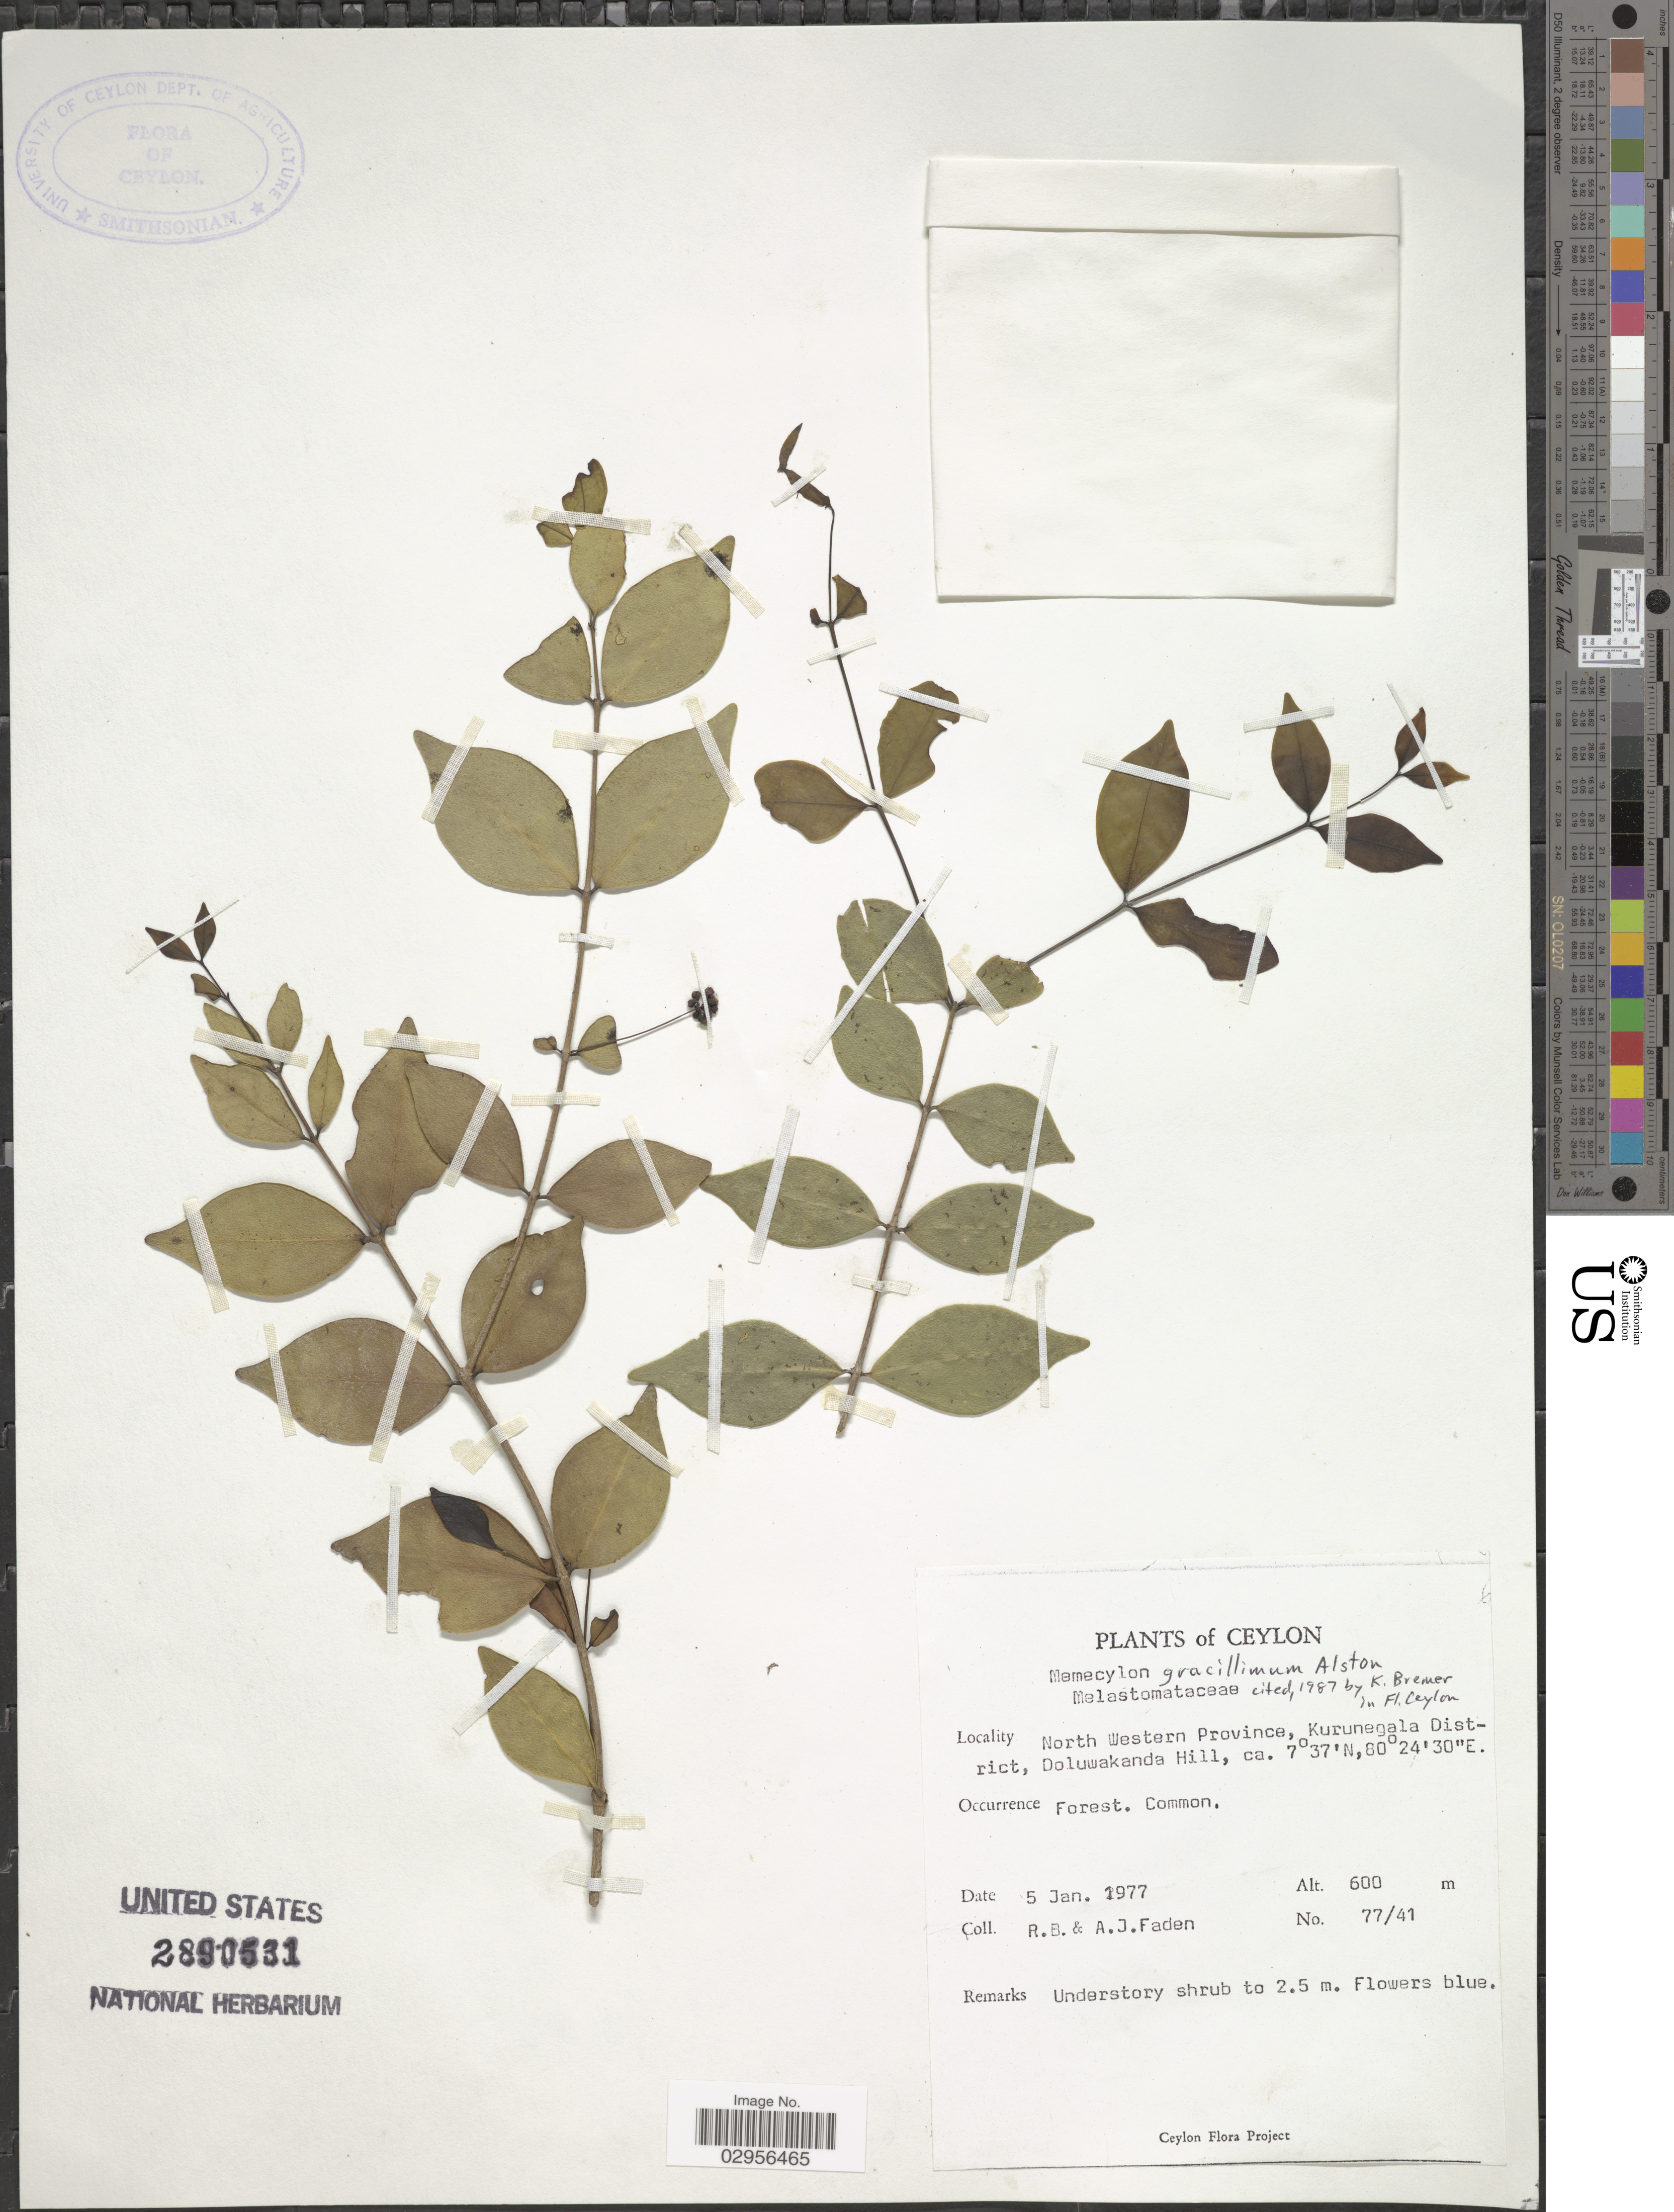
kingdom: Plantae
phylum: Tracheophyta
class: Magnoliopsida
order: Myrtales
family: Melastomataceae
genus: Memecylon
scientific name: Memecylon gracillimum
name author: Alston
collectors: R. B. Faden & A. J. Faden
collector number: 77/41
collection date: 1977-01-05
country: Sri Lanka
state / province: North Western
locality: Ceylon, North Western Province, Kurunegala District, Doluwakanda Hill.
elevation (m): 600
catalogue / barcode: US 2890531